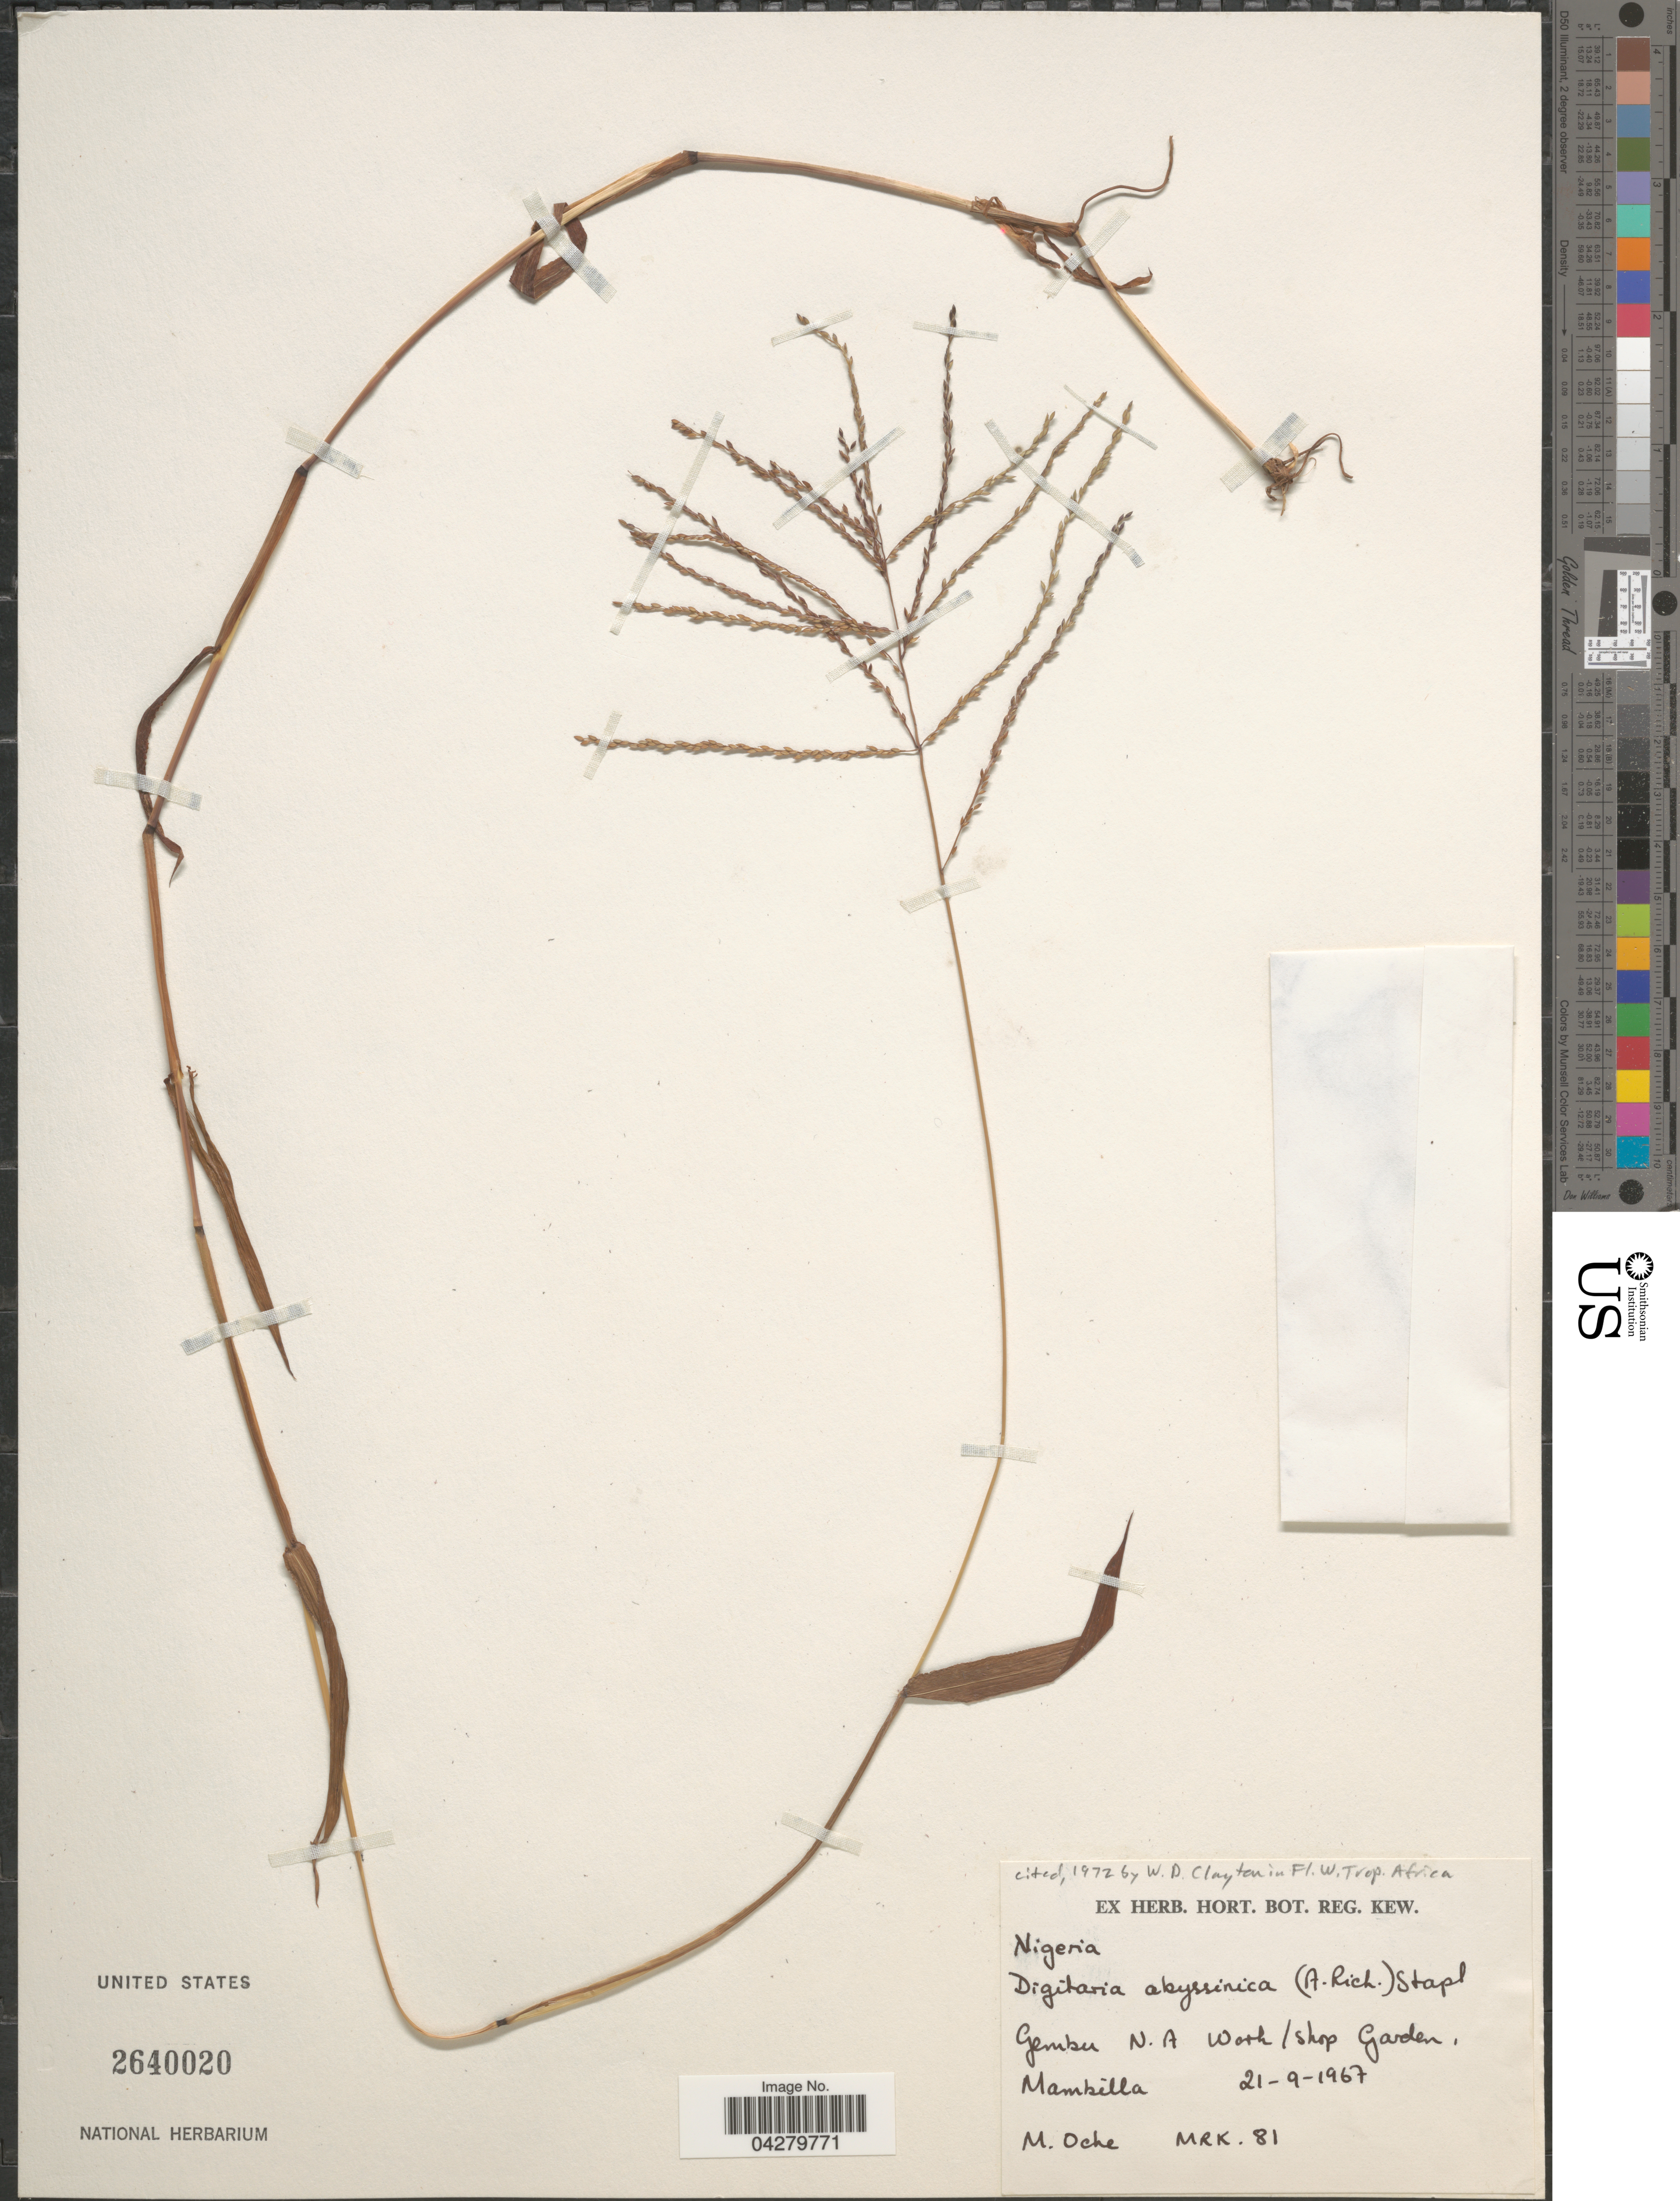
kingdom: Plantae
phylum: Tracheophyta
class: Liliopsida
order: Poales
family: Poaceae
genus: Digitaria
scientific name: Digitaria abyssinica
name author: (Hochst. ex Rich.) Stapf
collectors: M. Oche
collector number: MRK81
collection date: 1967-09-21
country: Nigeria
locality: Gembu N. A Work/Shop Garden, Mambilla.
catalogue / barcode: US 2640020